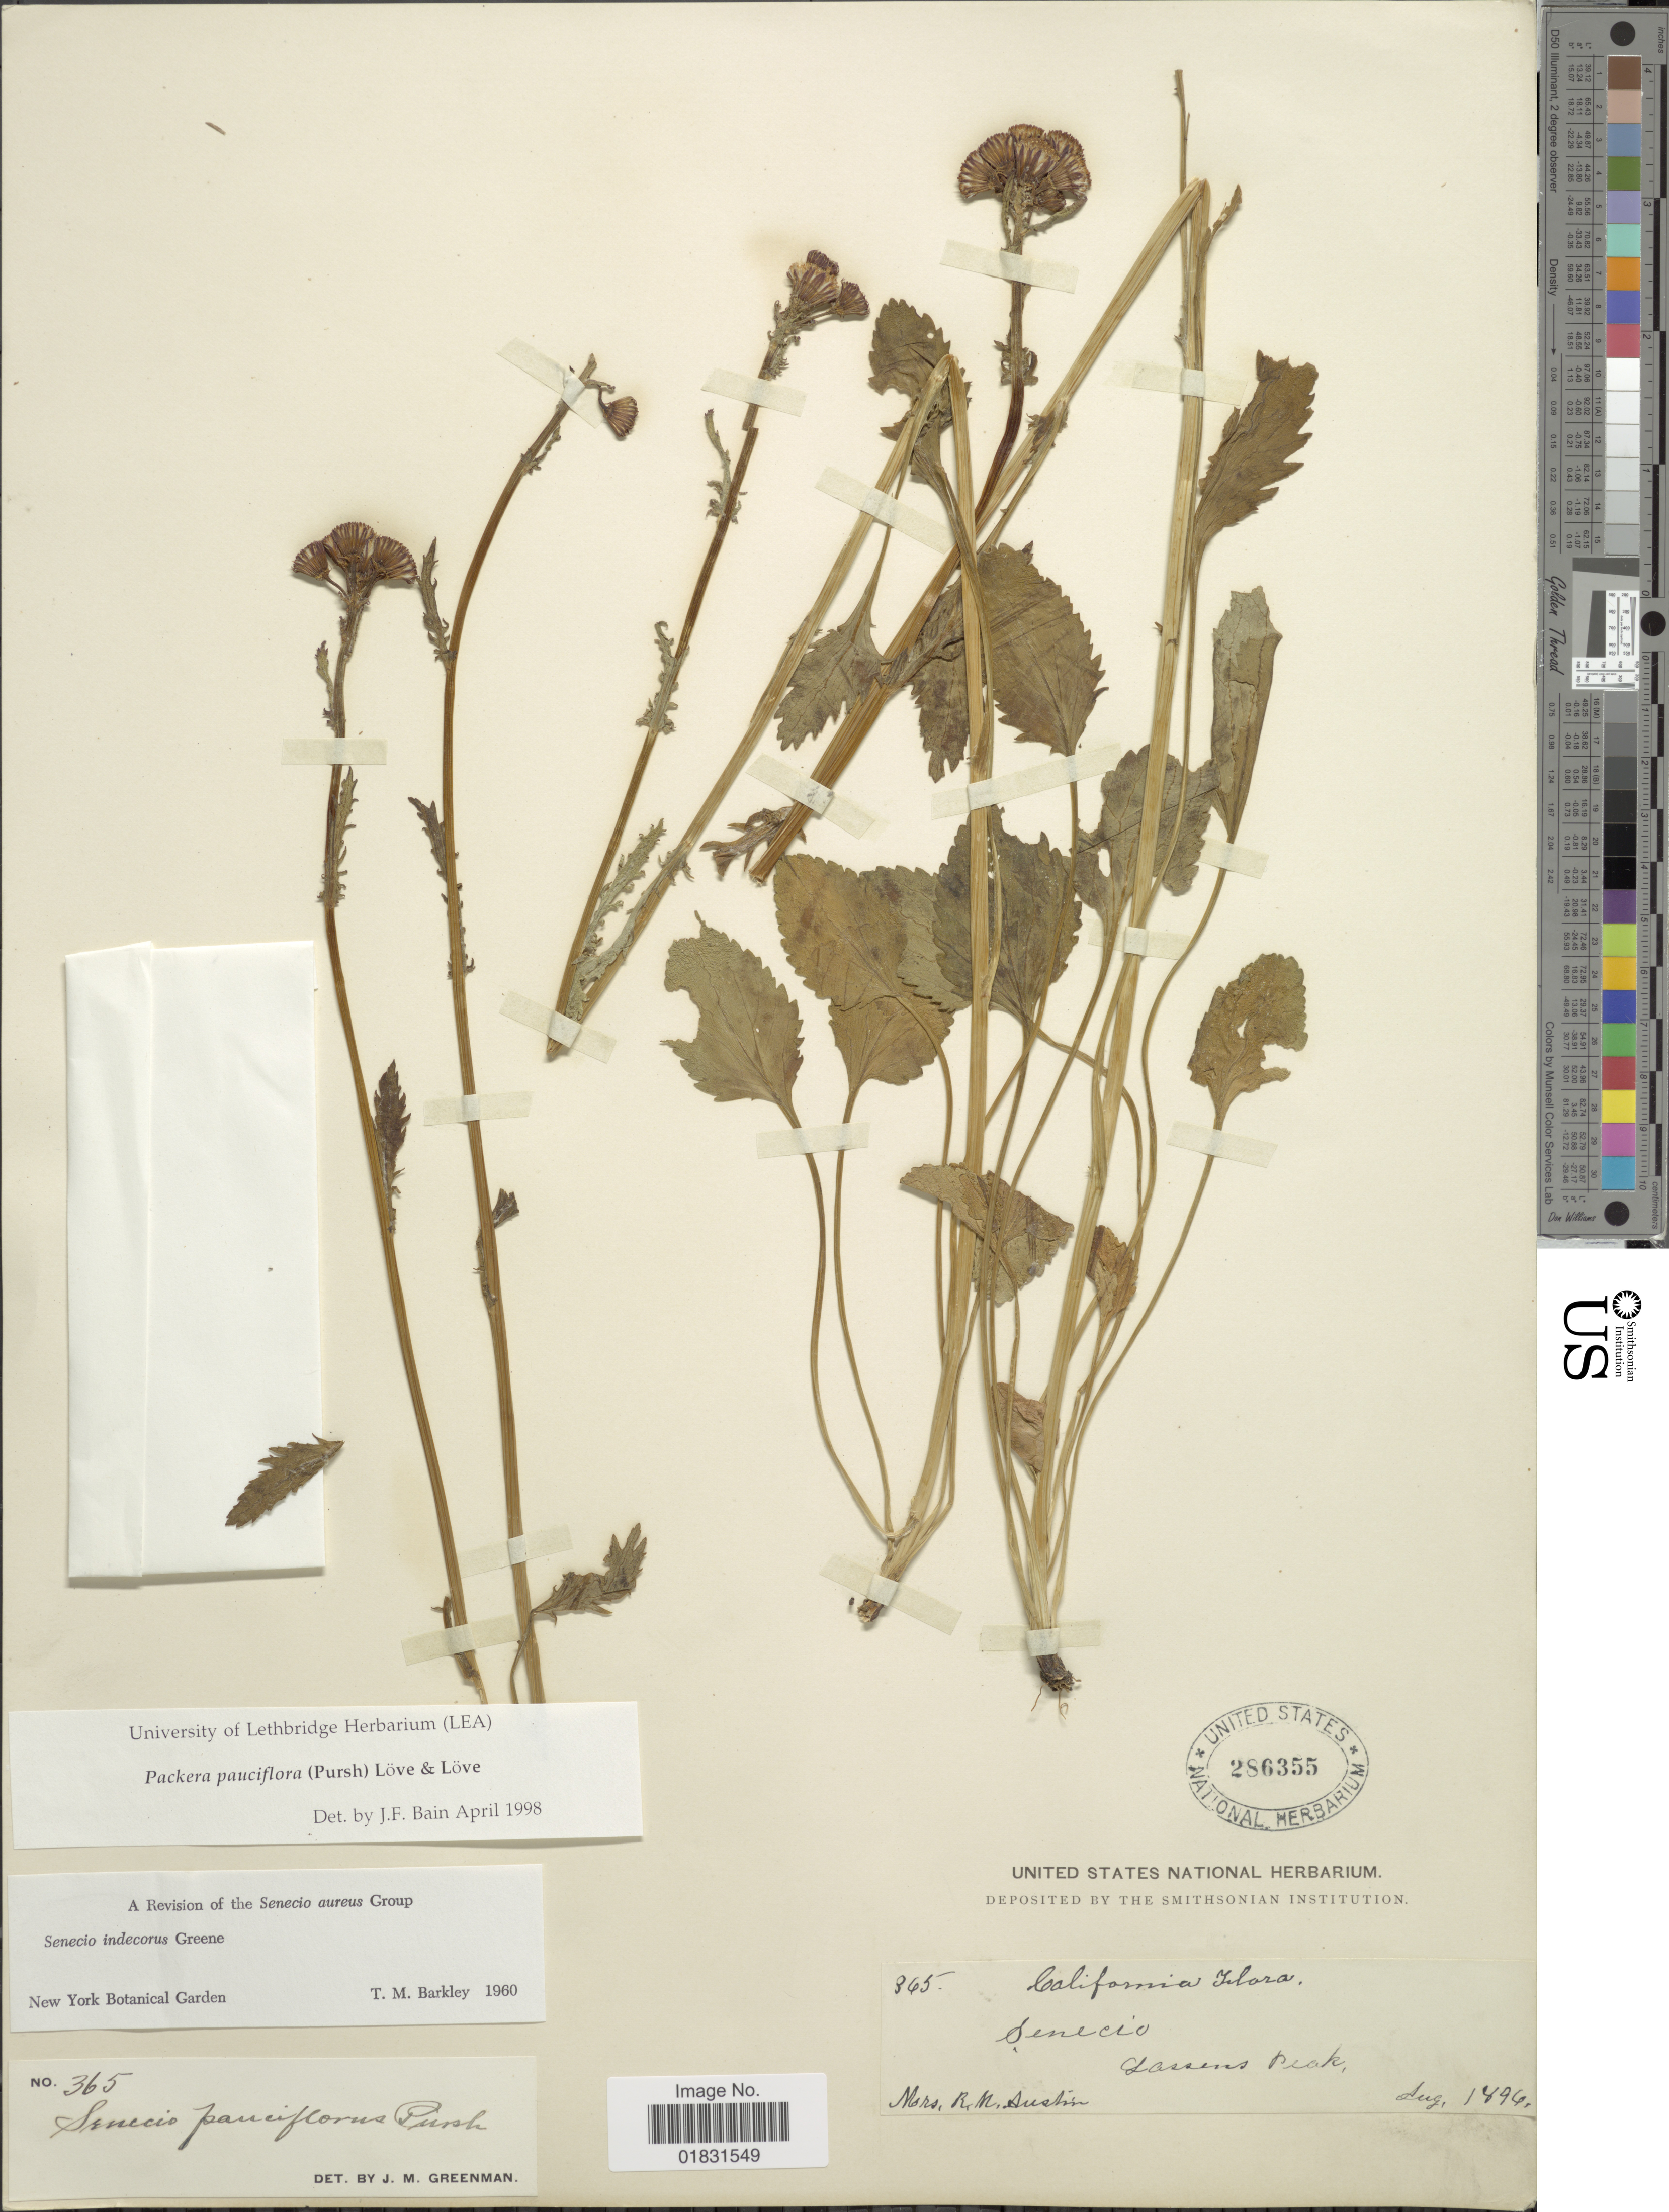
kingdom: Plantae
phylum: Tracheophyta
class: Magnoliopsida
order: Asterales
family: Asteraceae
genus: Packera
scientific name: Packera pauciflora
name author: (Pursh) W.A. Weber & Á. Löve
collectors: R. Austin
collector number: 345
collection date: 1896-08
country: United States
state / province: California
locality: Lassens Peak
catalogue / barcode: US 286355